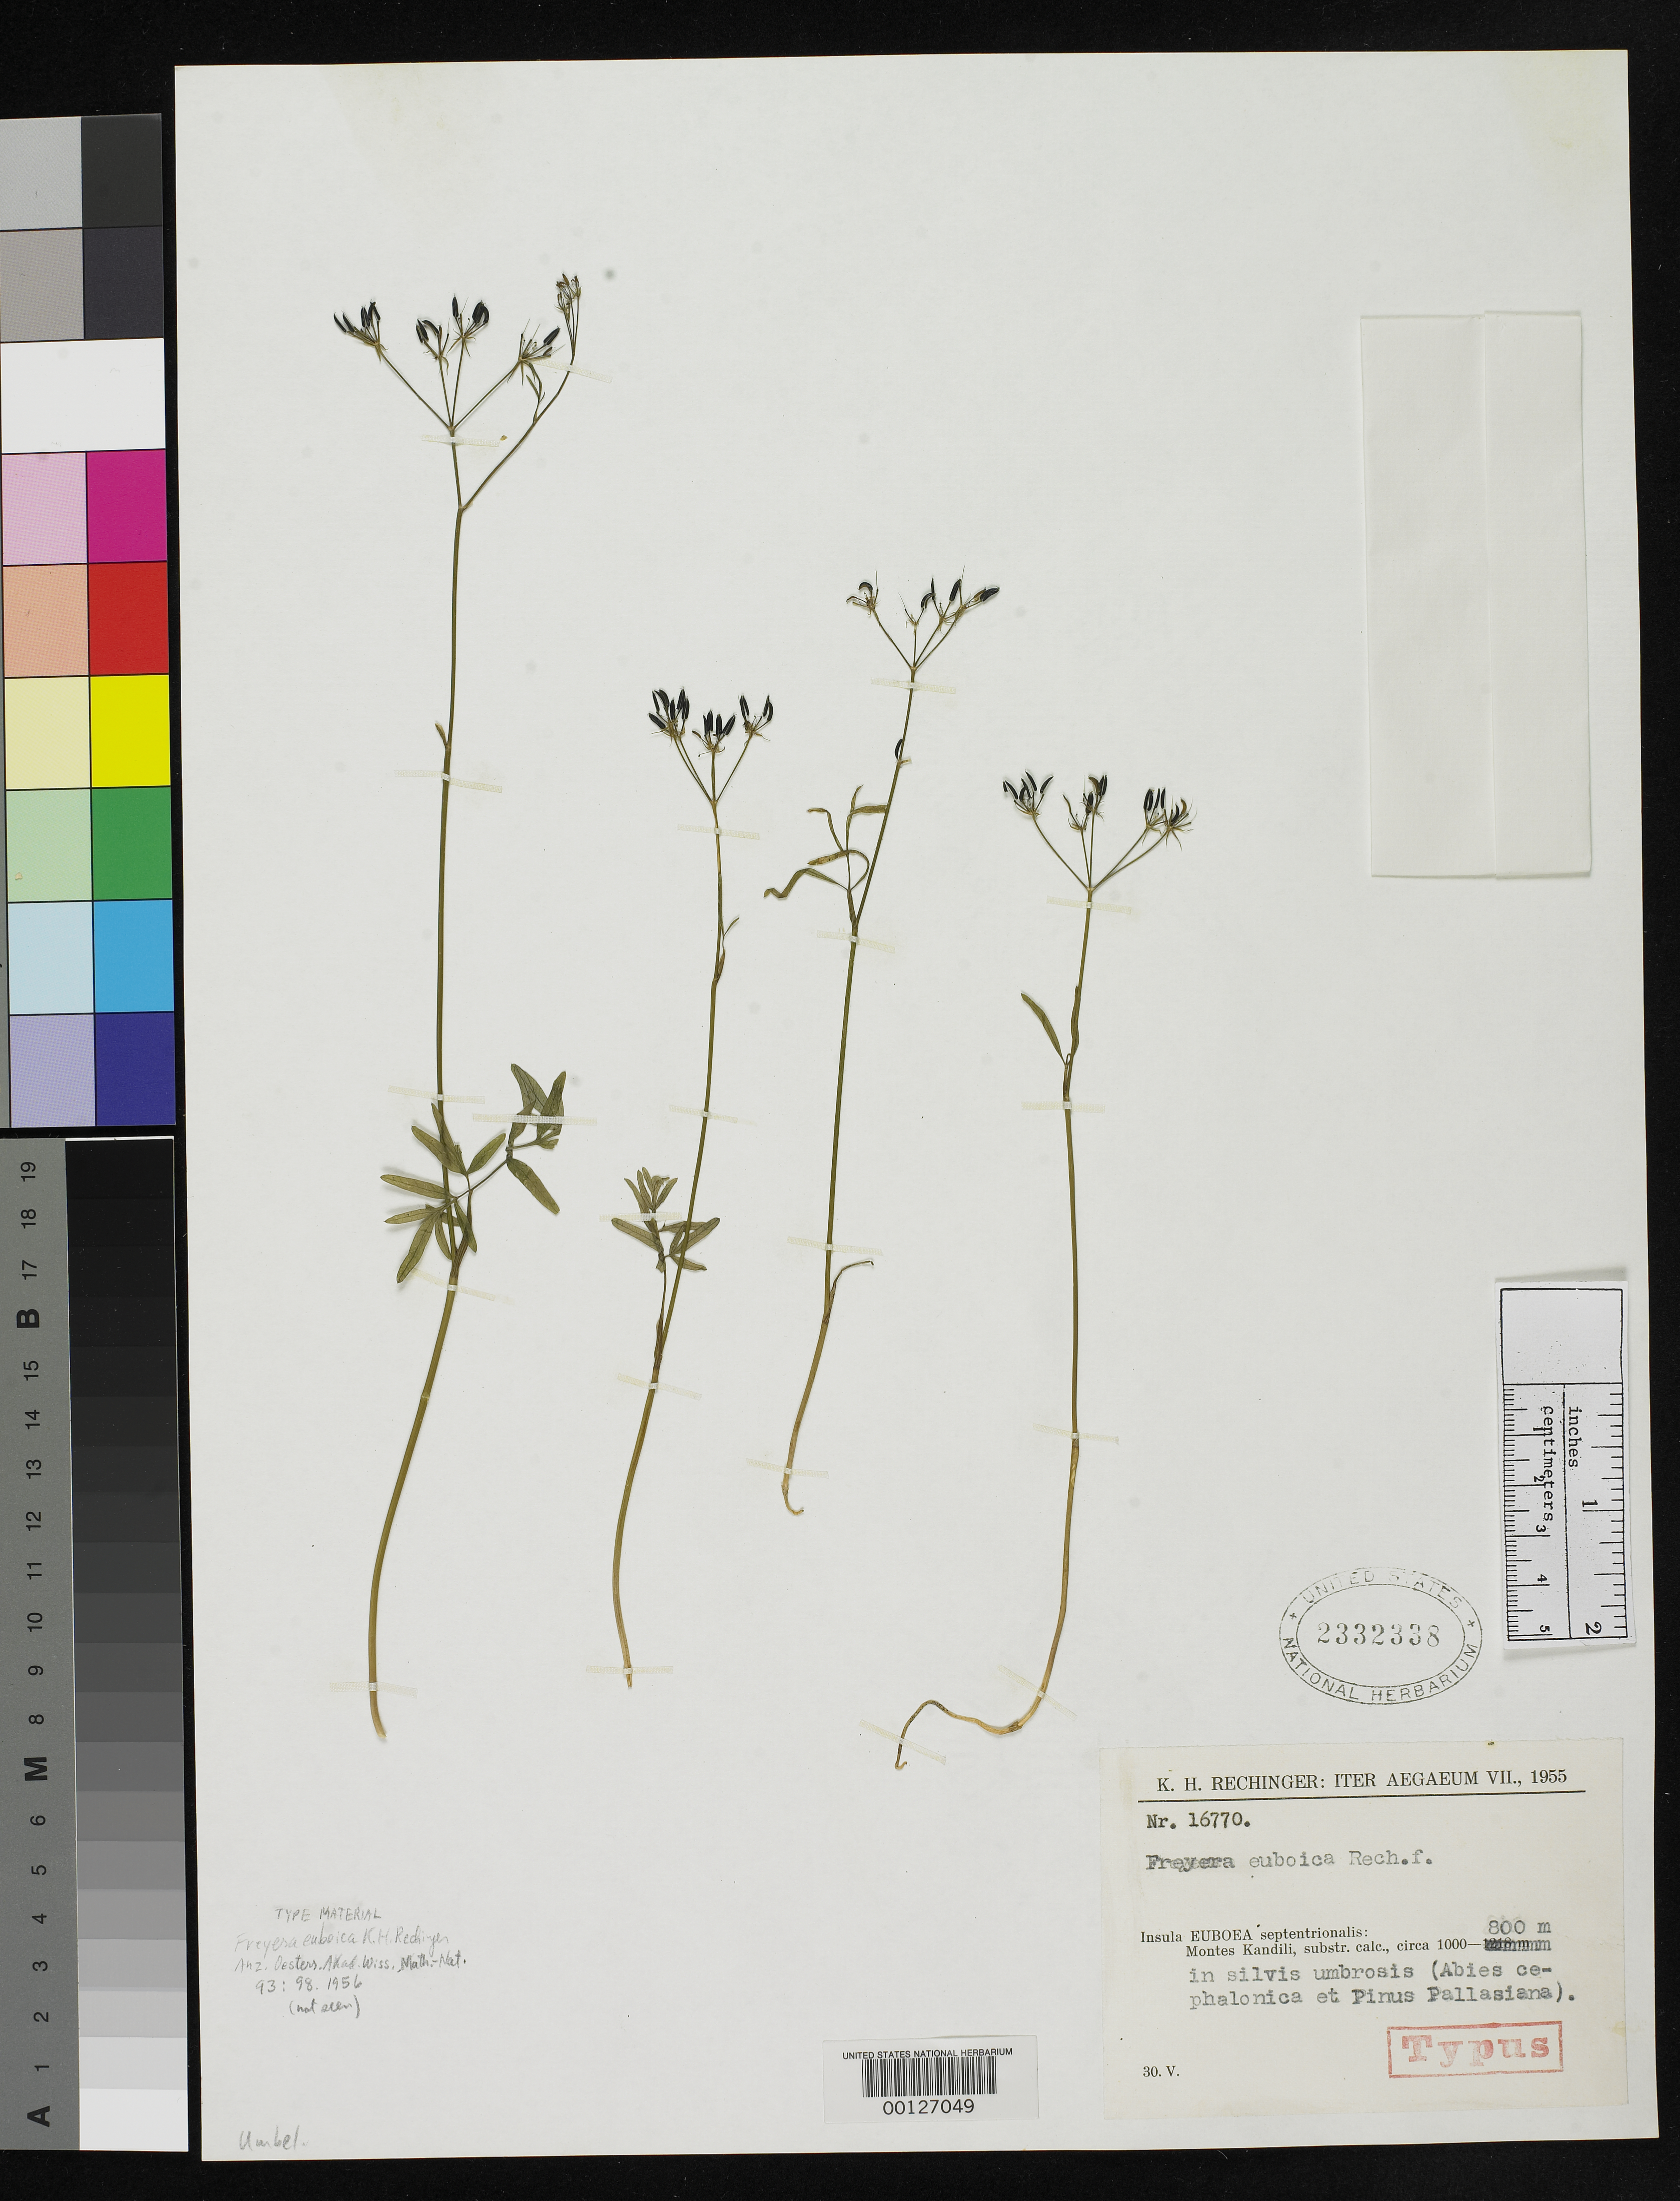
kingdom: Plantae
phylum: Tracheophyta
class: Magnoliopsida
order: Apiales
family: Apiaceae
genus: Freyera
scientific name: Freyera euboica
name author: Rech. f.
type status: Type Material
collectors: K. H. Rechinger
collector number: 16770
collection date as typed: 30 May 1955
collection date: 1955-05-30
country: Greece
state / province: Central Greece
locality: Monteskandili.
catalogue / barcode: US 2332338